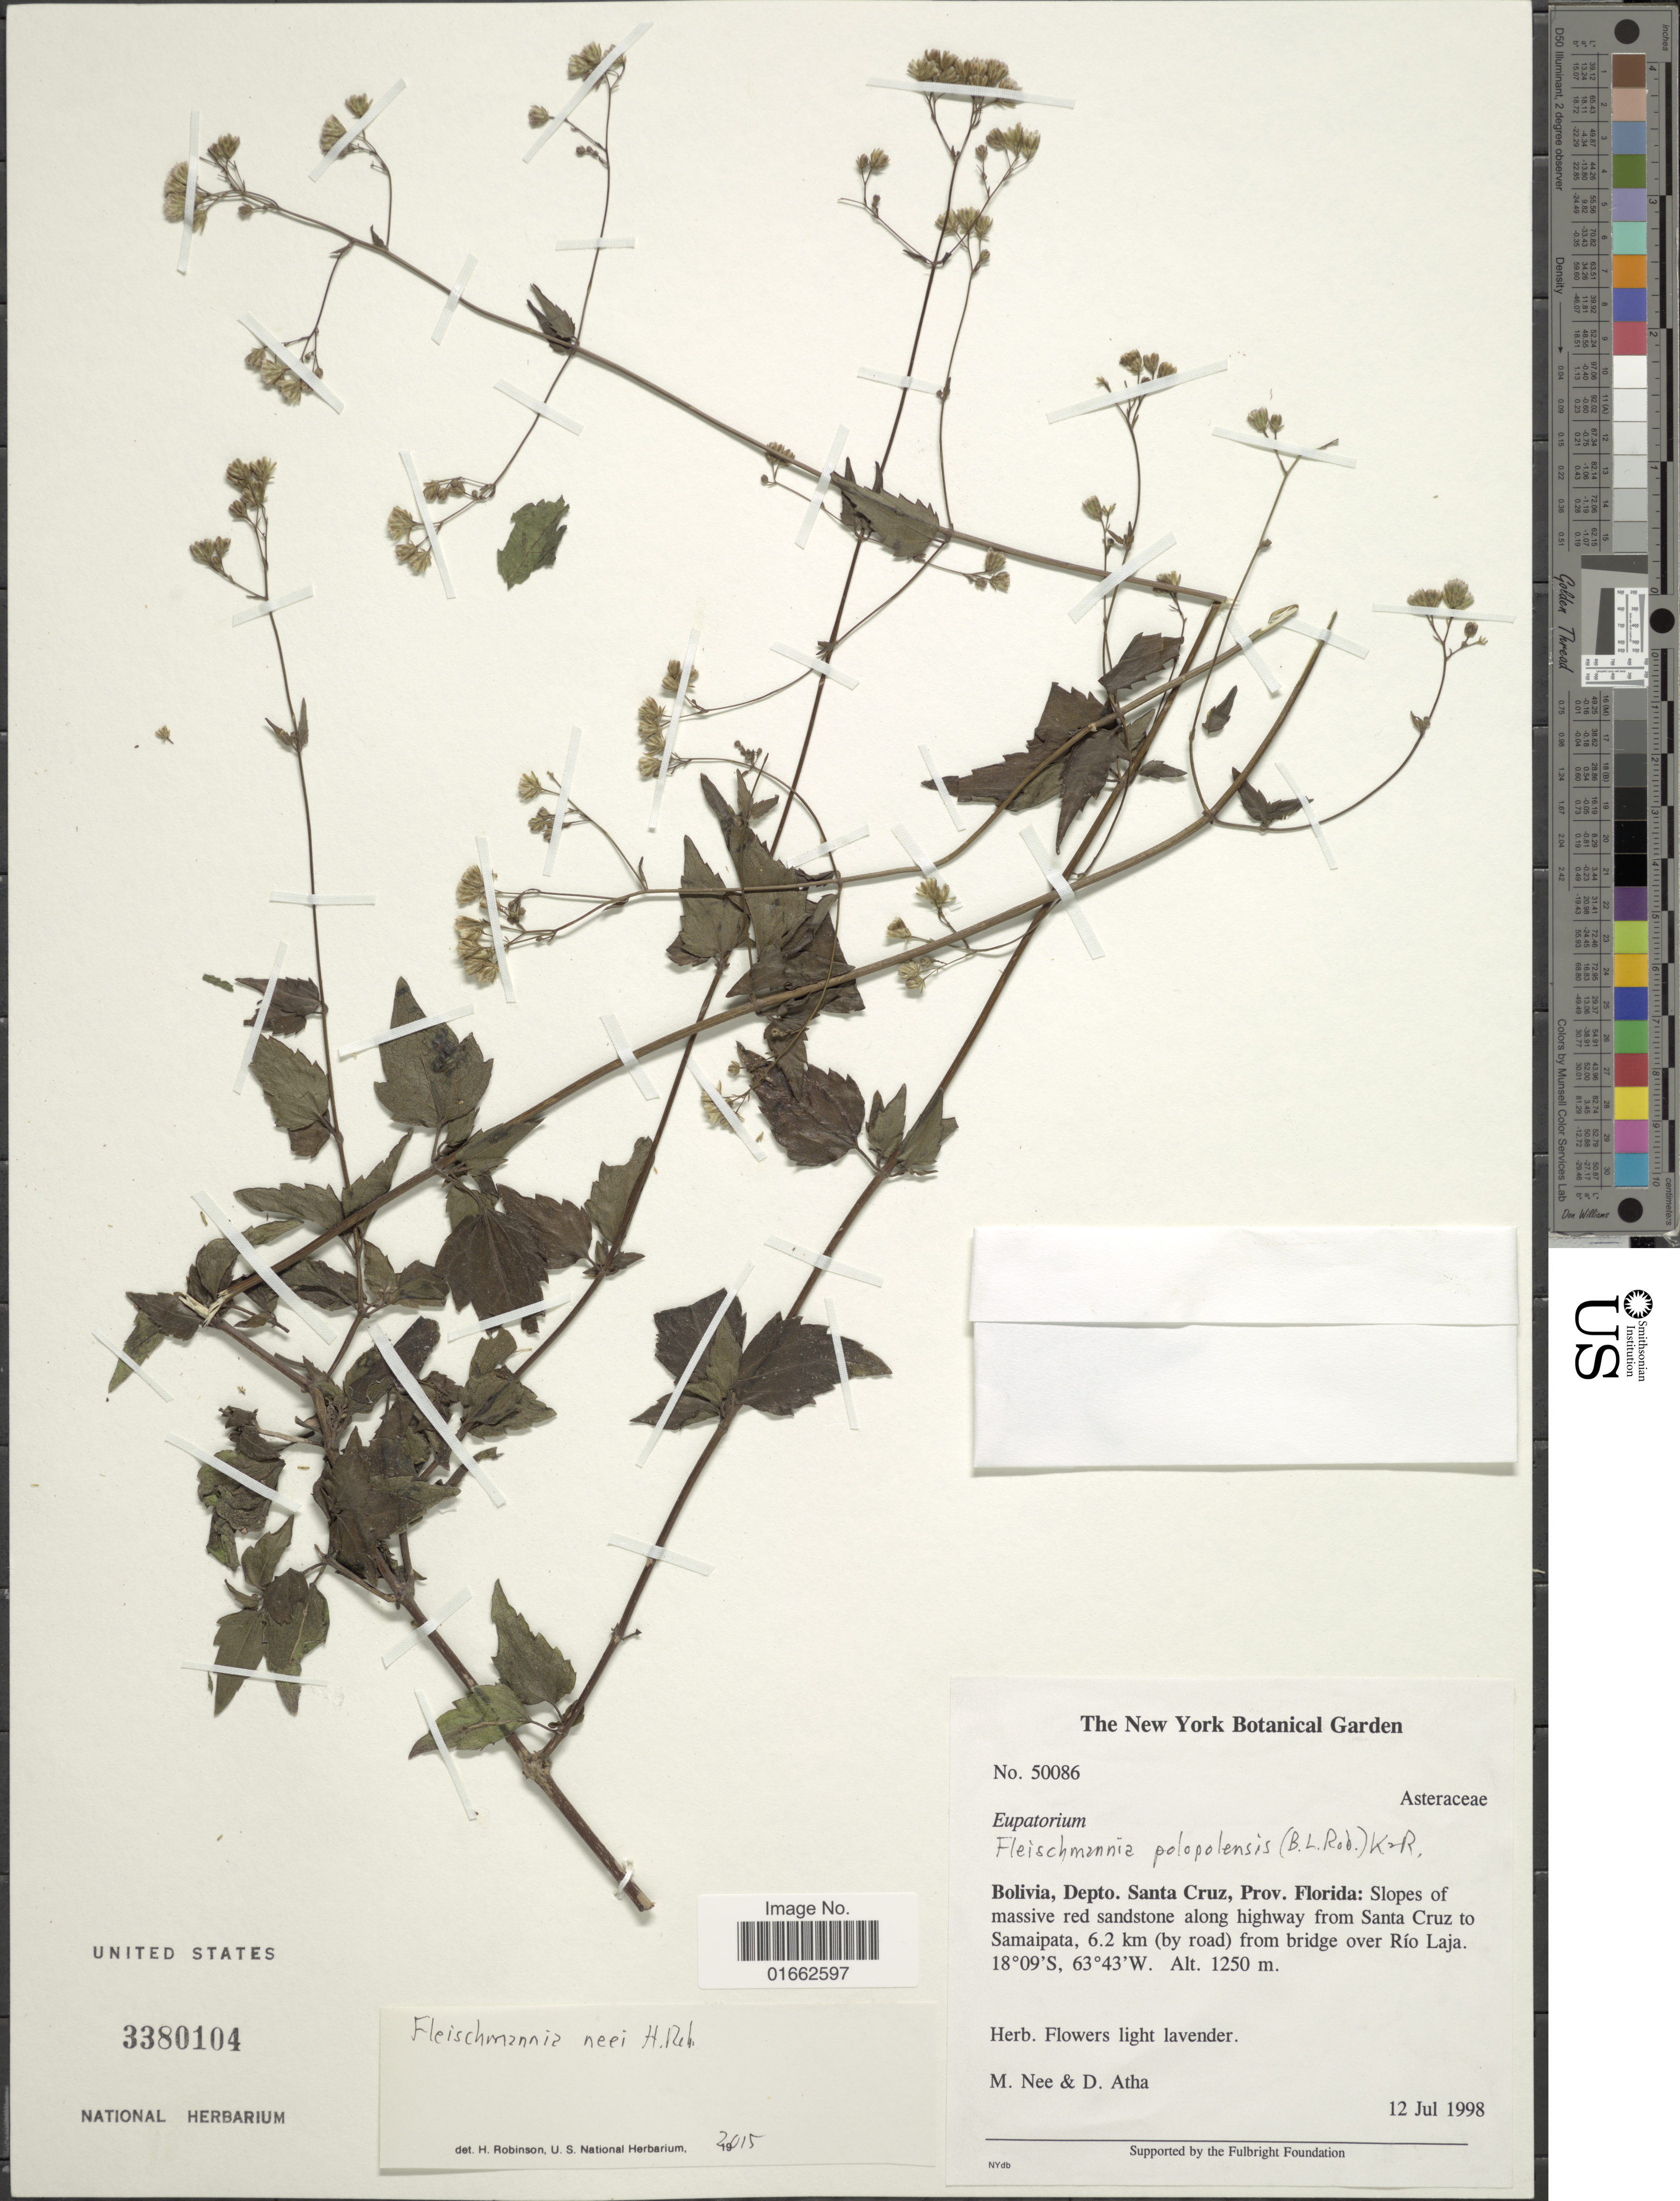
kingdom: Plantae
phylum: Tracheophyta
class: Magnoliopsida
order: Asterales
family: Asteraceae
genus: Fleischmannia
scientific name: Fleischmannia fiebrigii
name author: Hieron.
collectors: M. Nee & D. Atha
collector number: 50086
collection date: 1998-07-12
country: Bolivia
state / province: Santa Cruz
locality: Prov. Florida: Slopes of massive red sandstone along highway from Santa Cruz to Samaipata, 6.2 km (by road) from bridge over Río Laja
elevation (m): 1250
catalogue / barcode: US 3380104